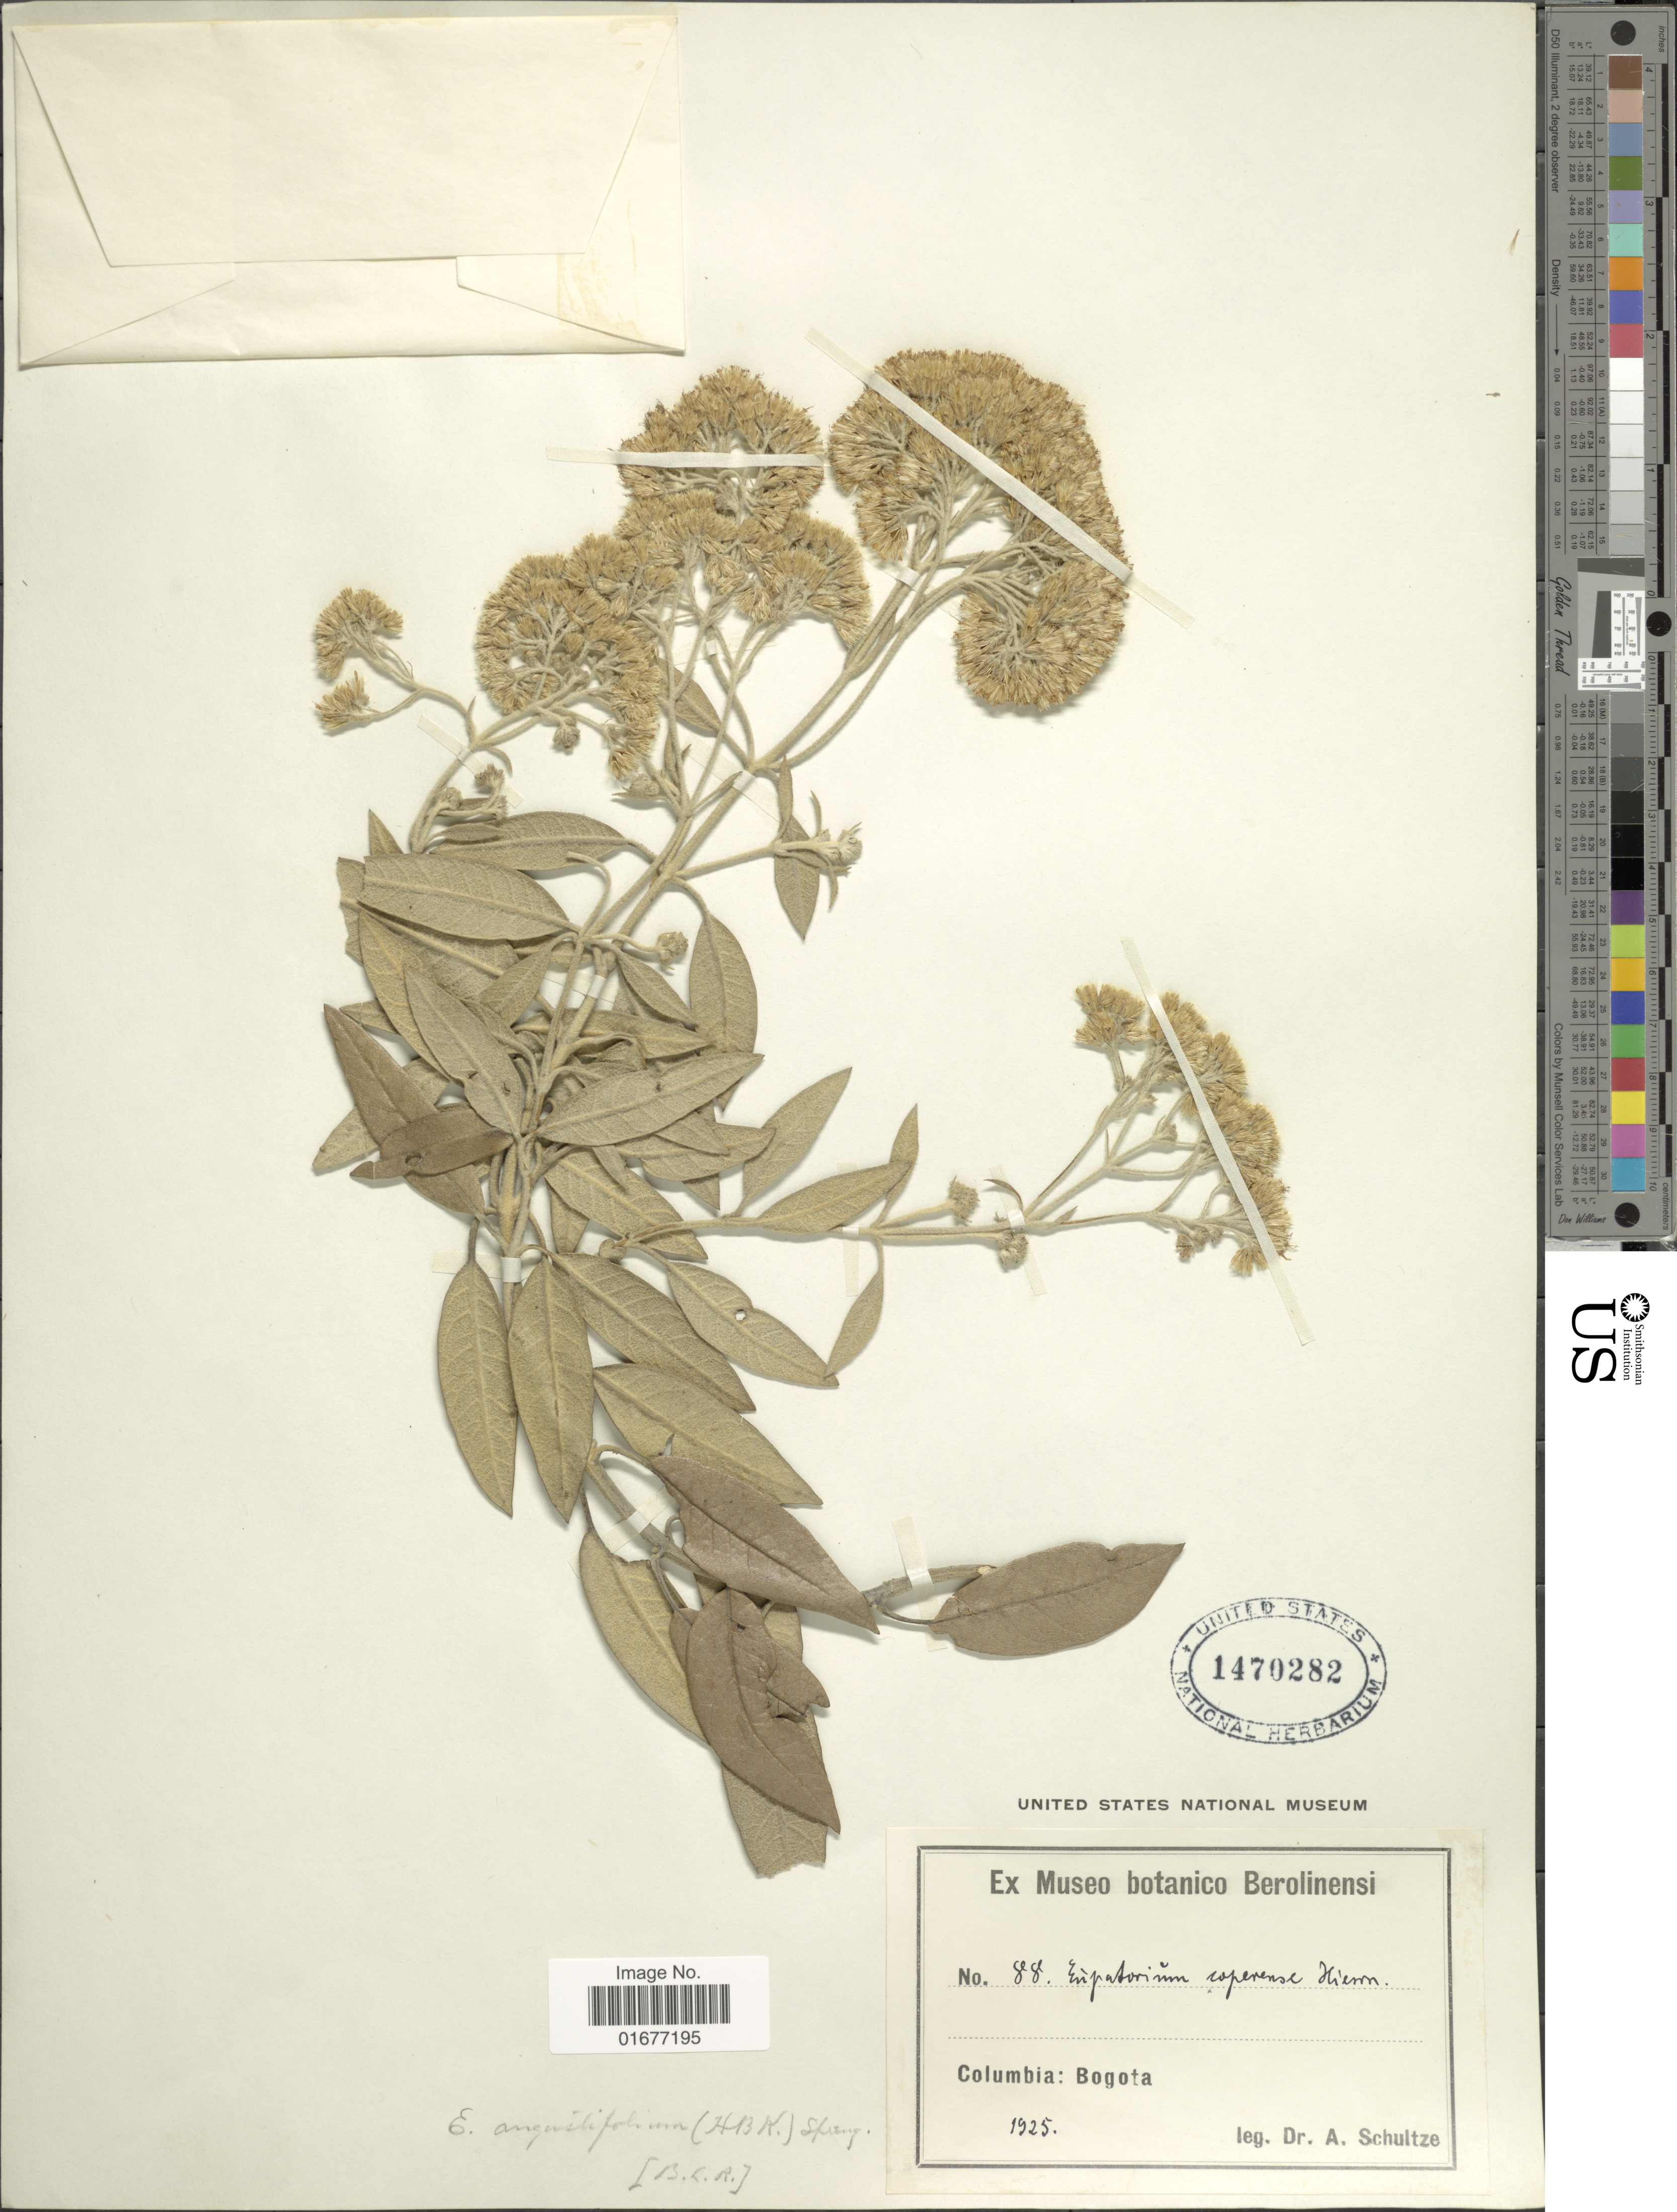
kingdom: Plantae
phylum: Tracheophyta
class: Magnoliopsida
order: Asterales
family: Asteraceae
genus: Ageratina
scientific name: Ageratina angustifolia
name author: (Kunth) R.M. King & H. Rob.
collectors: A. Schultze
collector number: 88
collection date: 1925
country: Colombia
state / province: Bogota D.C.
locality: Bogota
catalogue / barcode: US 1470282